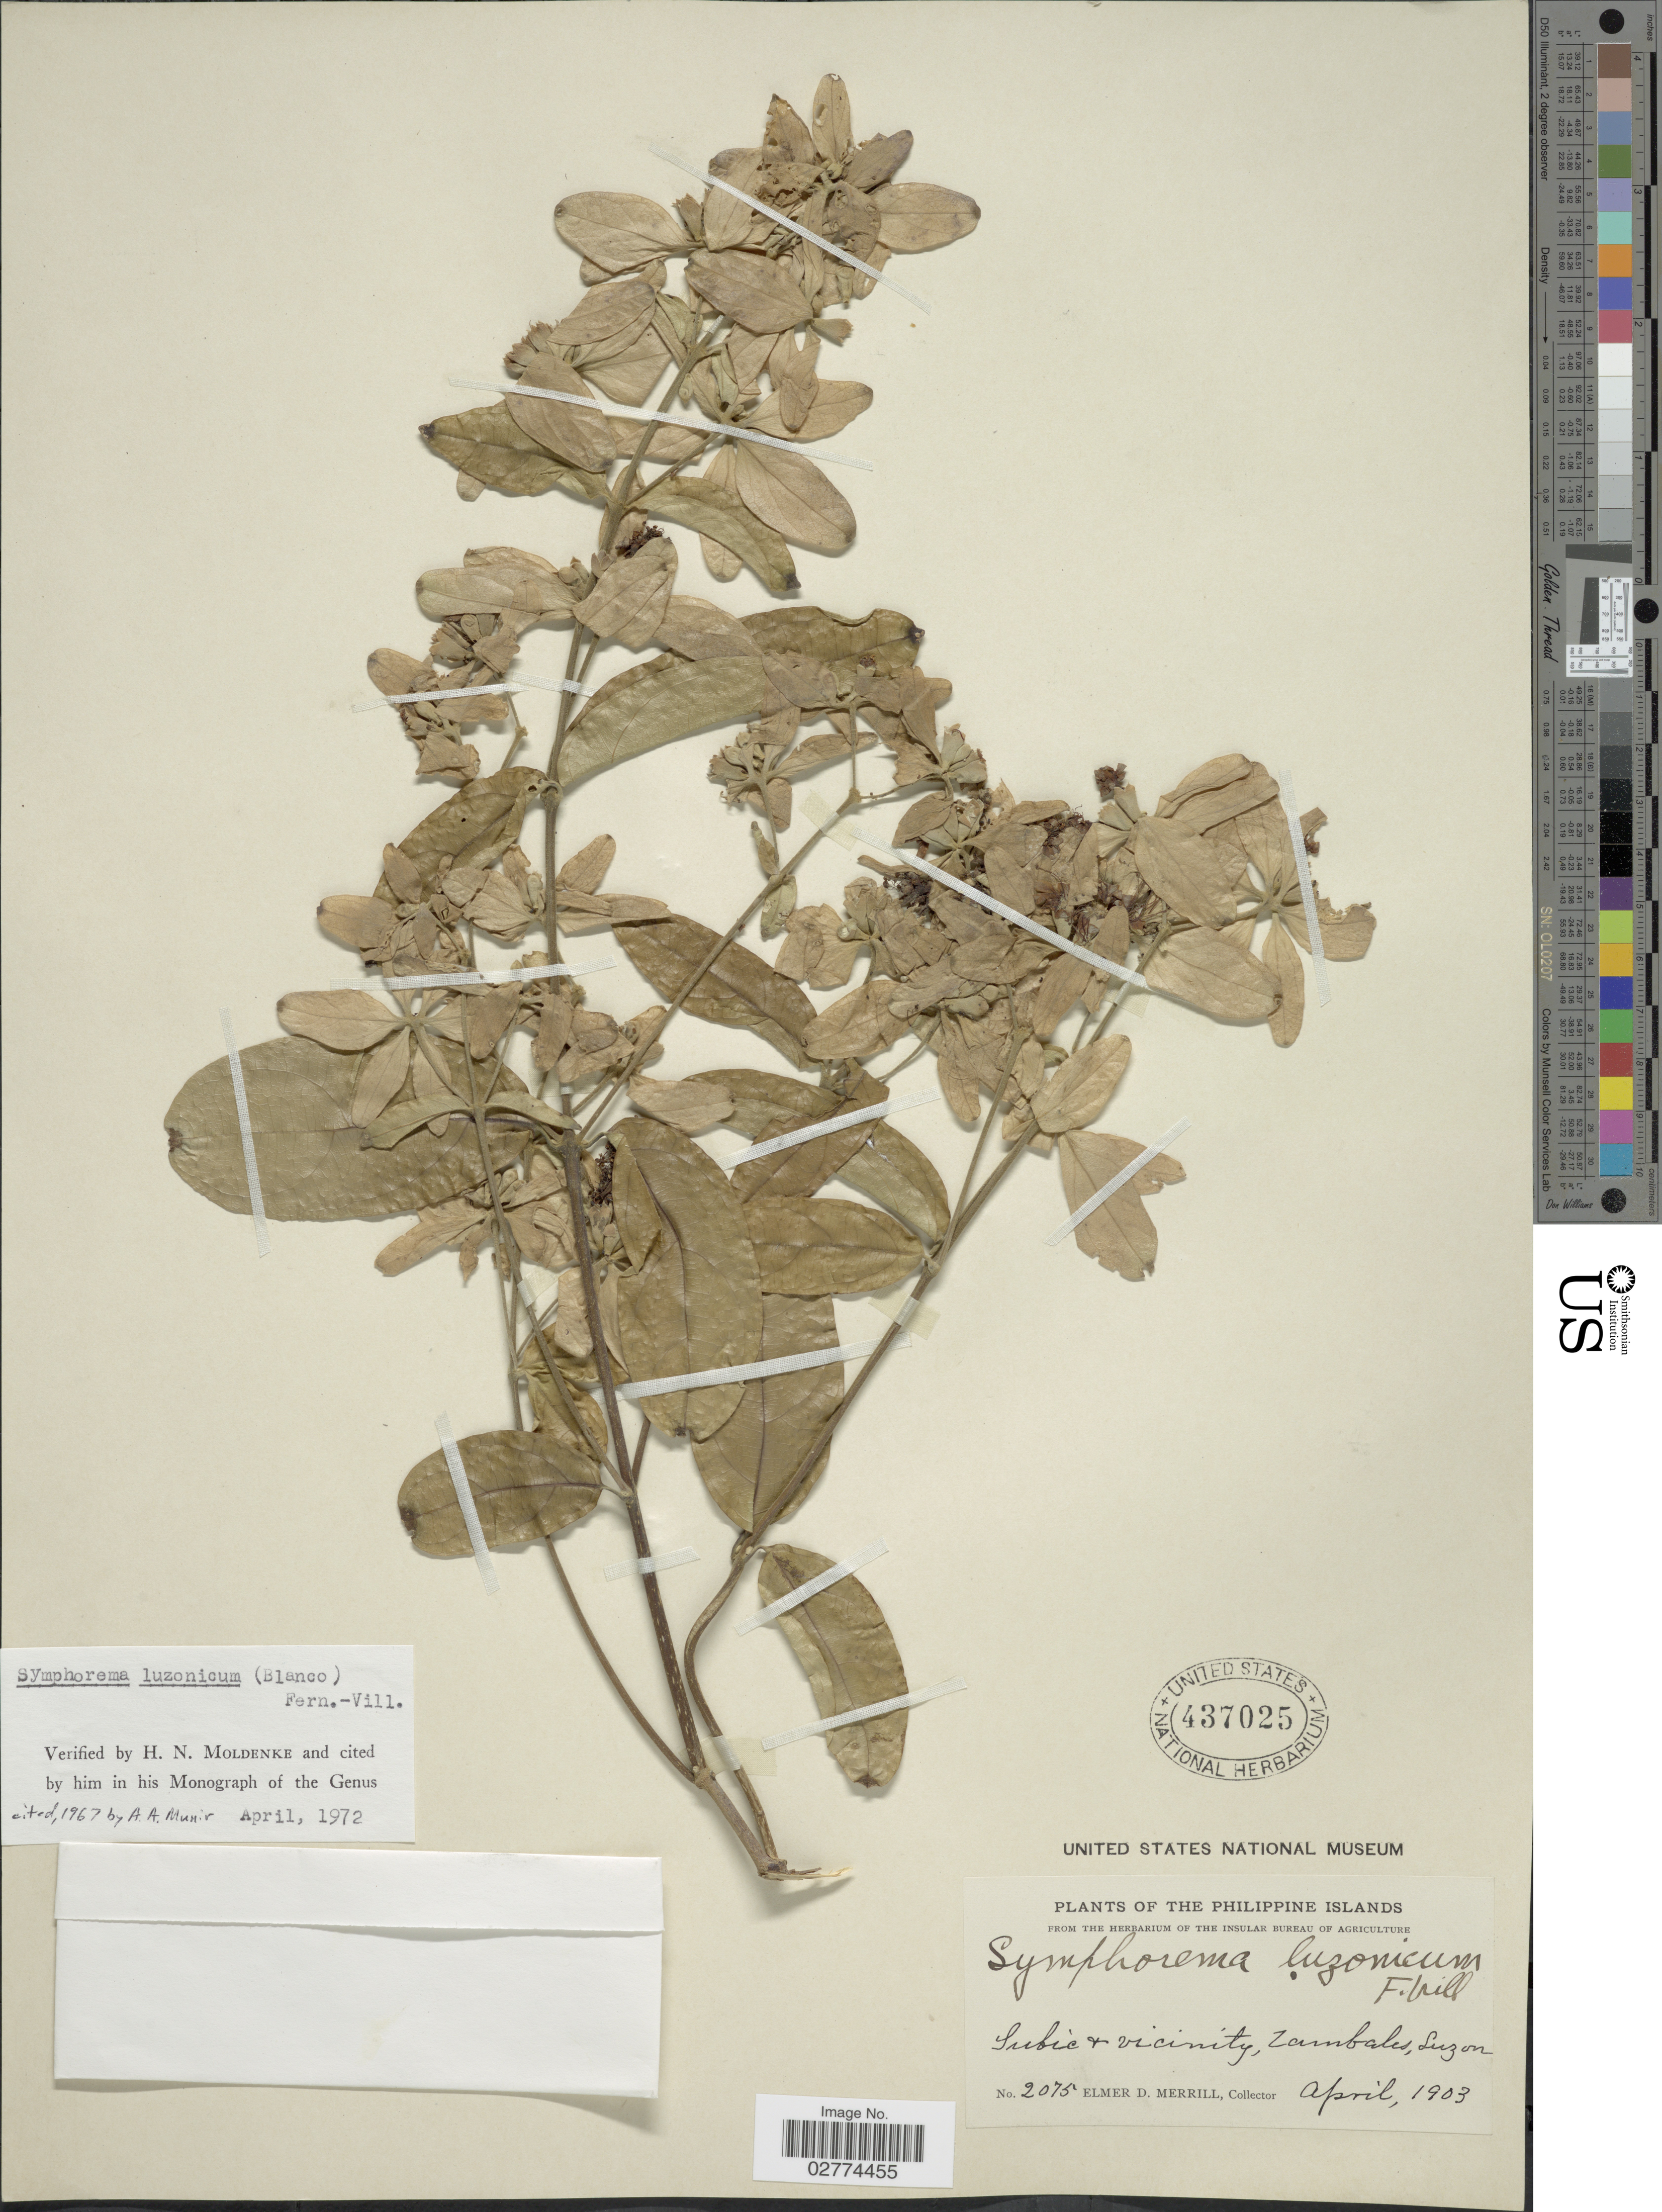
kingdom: Plantae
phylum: Tracheophyta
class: Magnoliopsida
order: Lamiales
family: Lamiaceae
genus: Symphorema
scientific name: Symphorema luzonicum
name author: (Blanco) Fern.-Vill.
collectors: E. D. Merrill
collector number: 2075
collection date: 1903-04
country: Philippines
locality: Philippine Islands. Subic & vicinity, Tambales, Luzon.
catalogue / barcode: US 437025